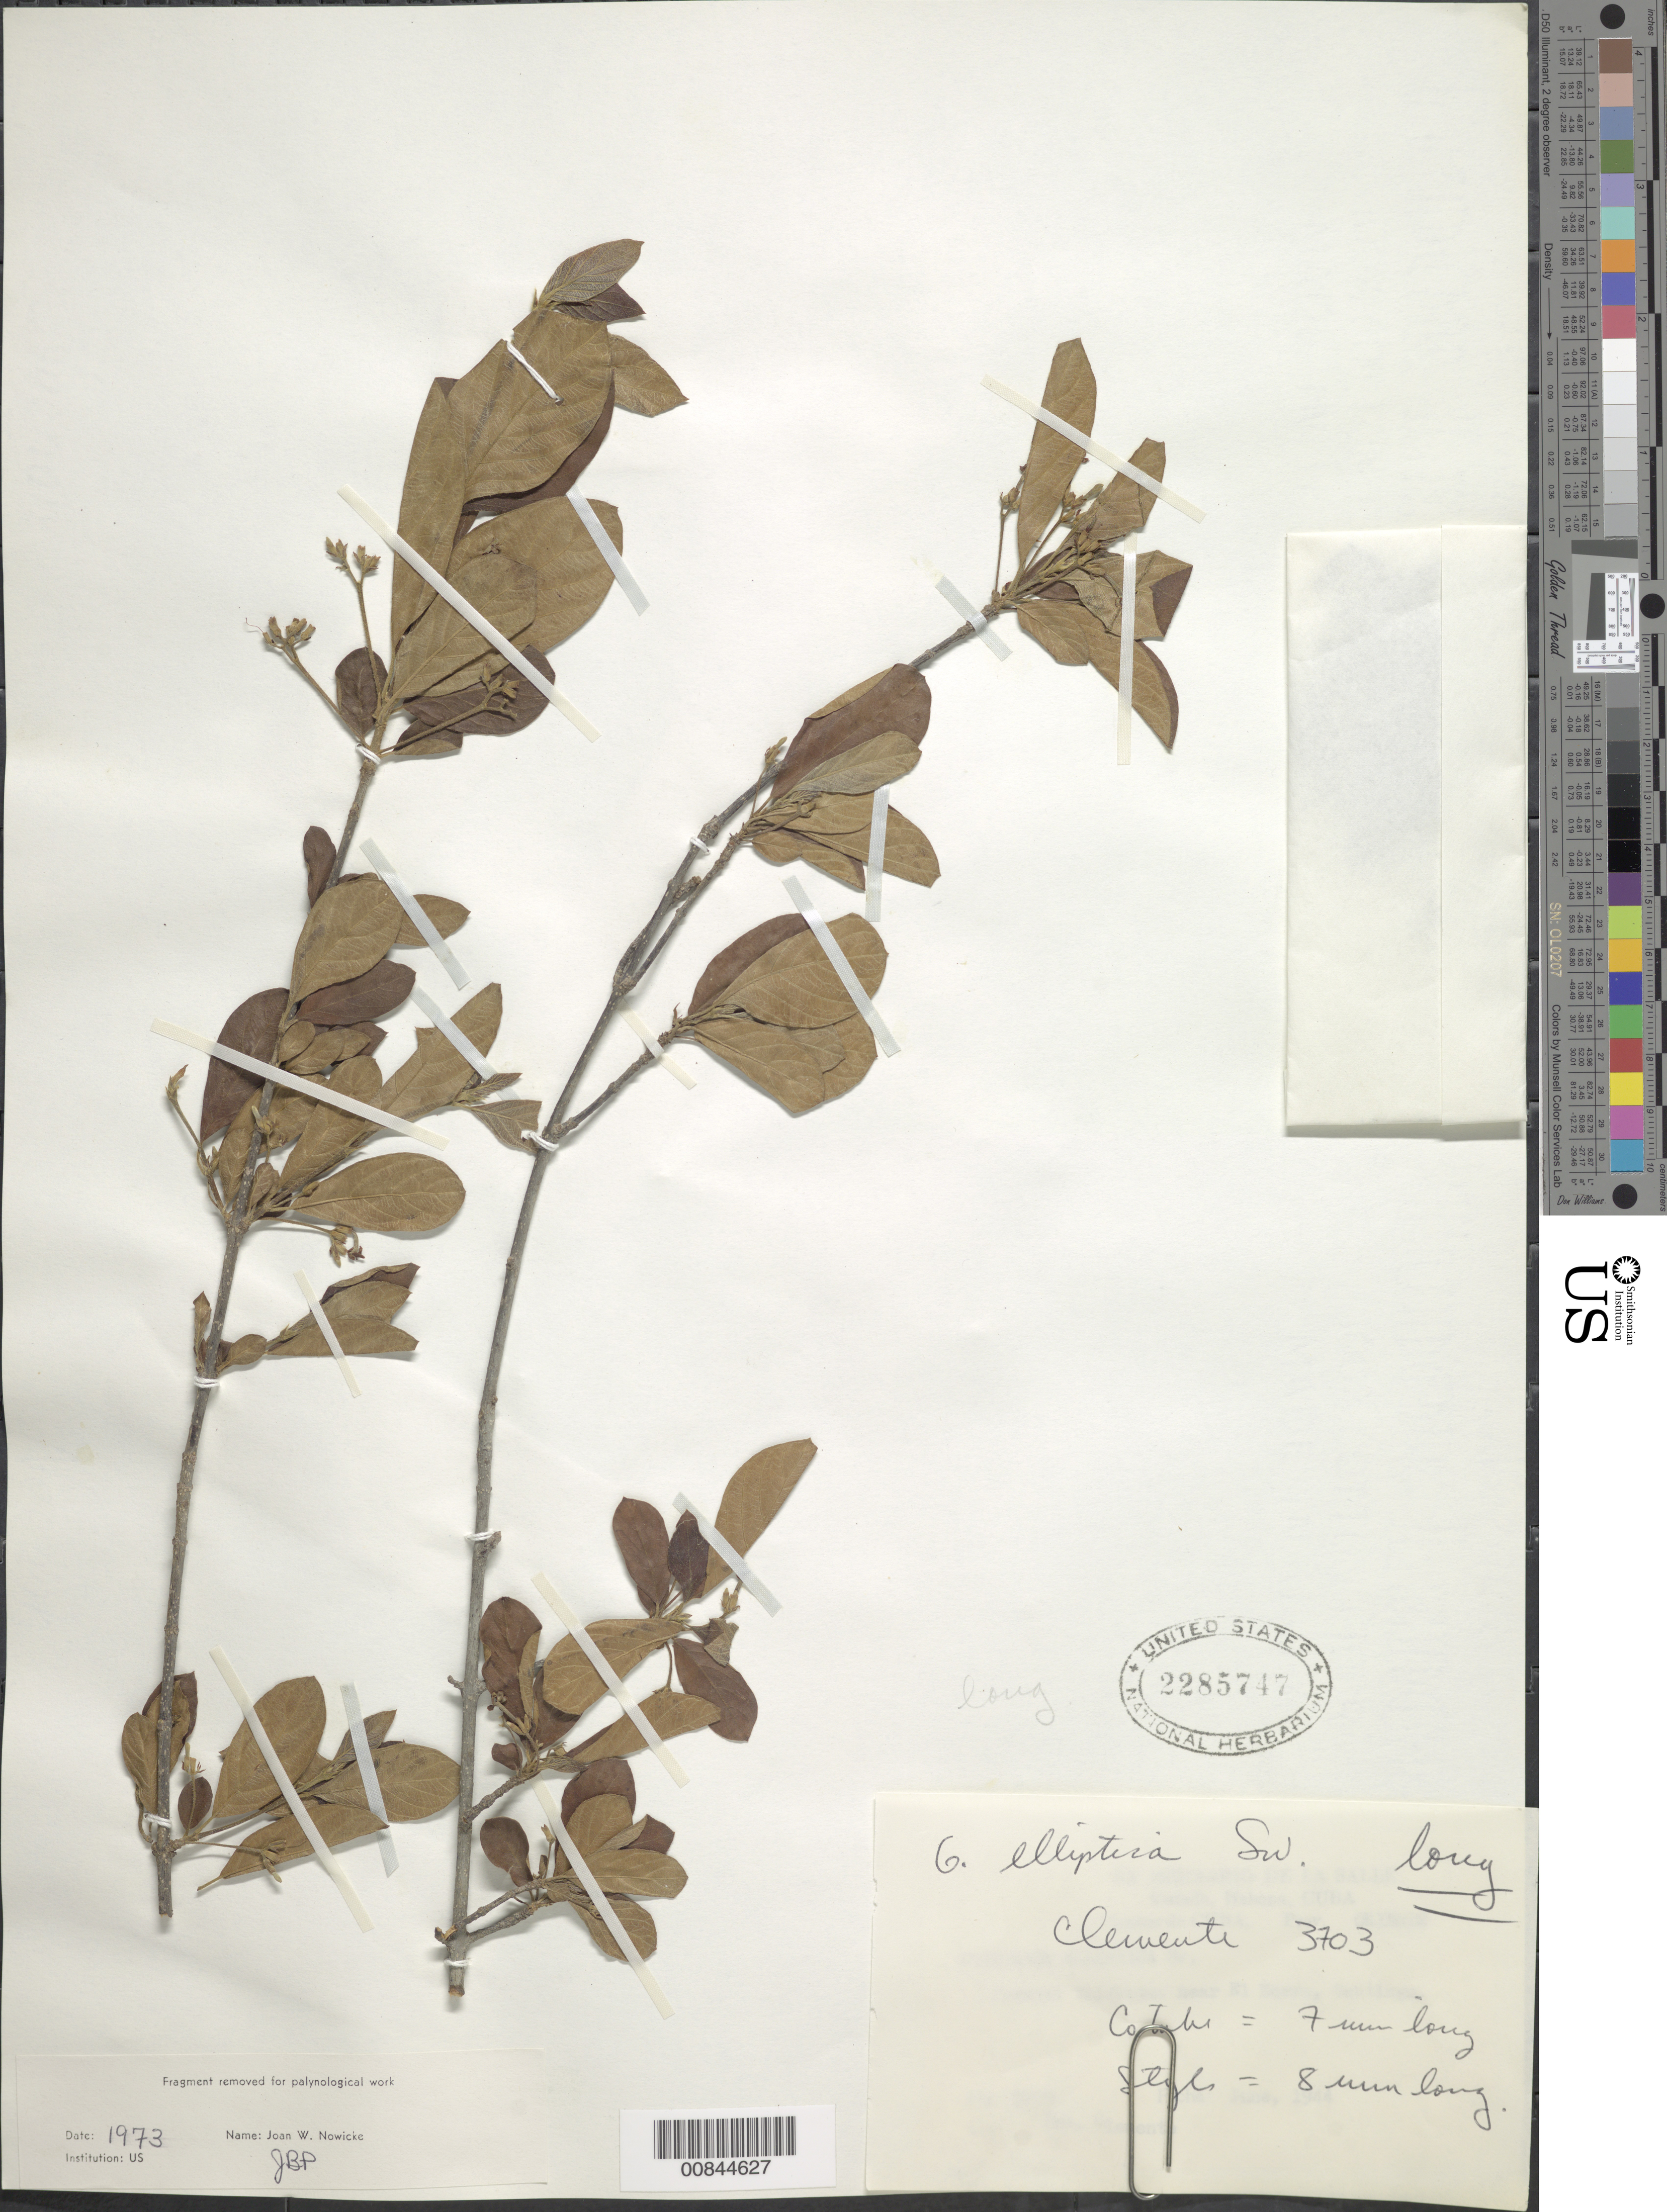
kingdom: Plantae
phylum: Tracheophyta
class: Magnoliopsida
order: Gentianales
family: Rubiaceae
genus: Guettarda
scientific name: Guettarda elliptica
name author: Sw.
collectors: Bro. Clemente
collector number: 3704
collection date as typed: Jun 1944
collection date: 1944-06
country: Cuba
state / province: Oriente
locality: El Morro, Santiago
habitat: Coastal thickets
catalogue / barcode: US 2285747